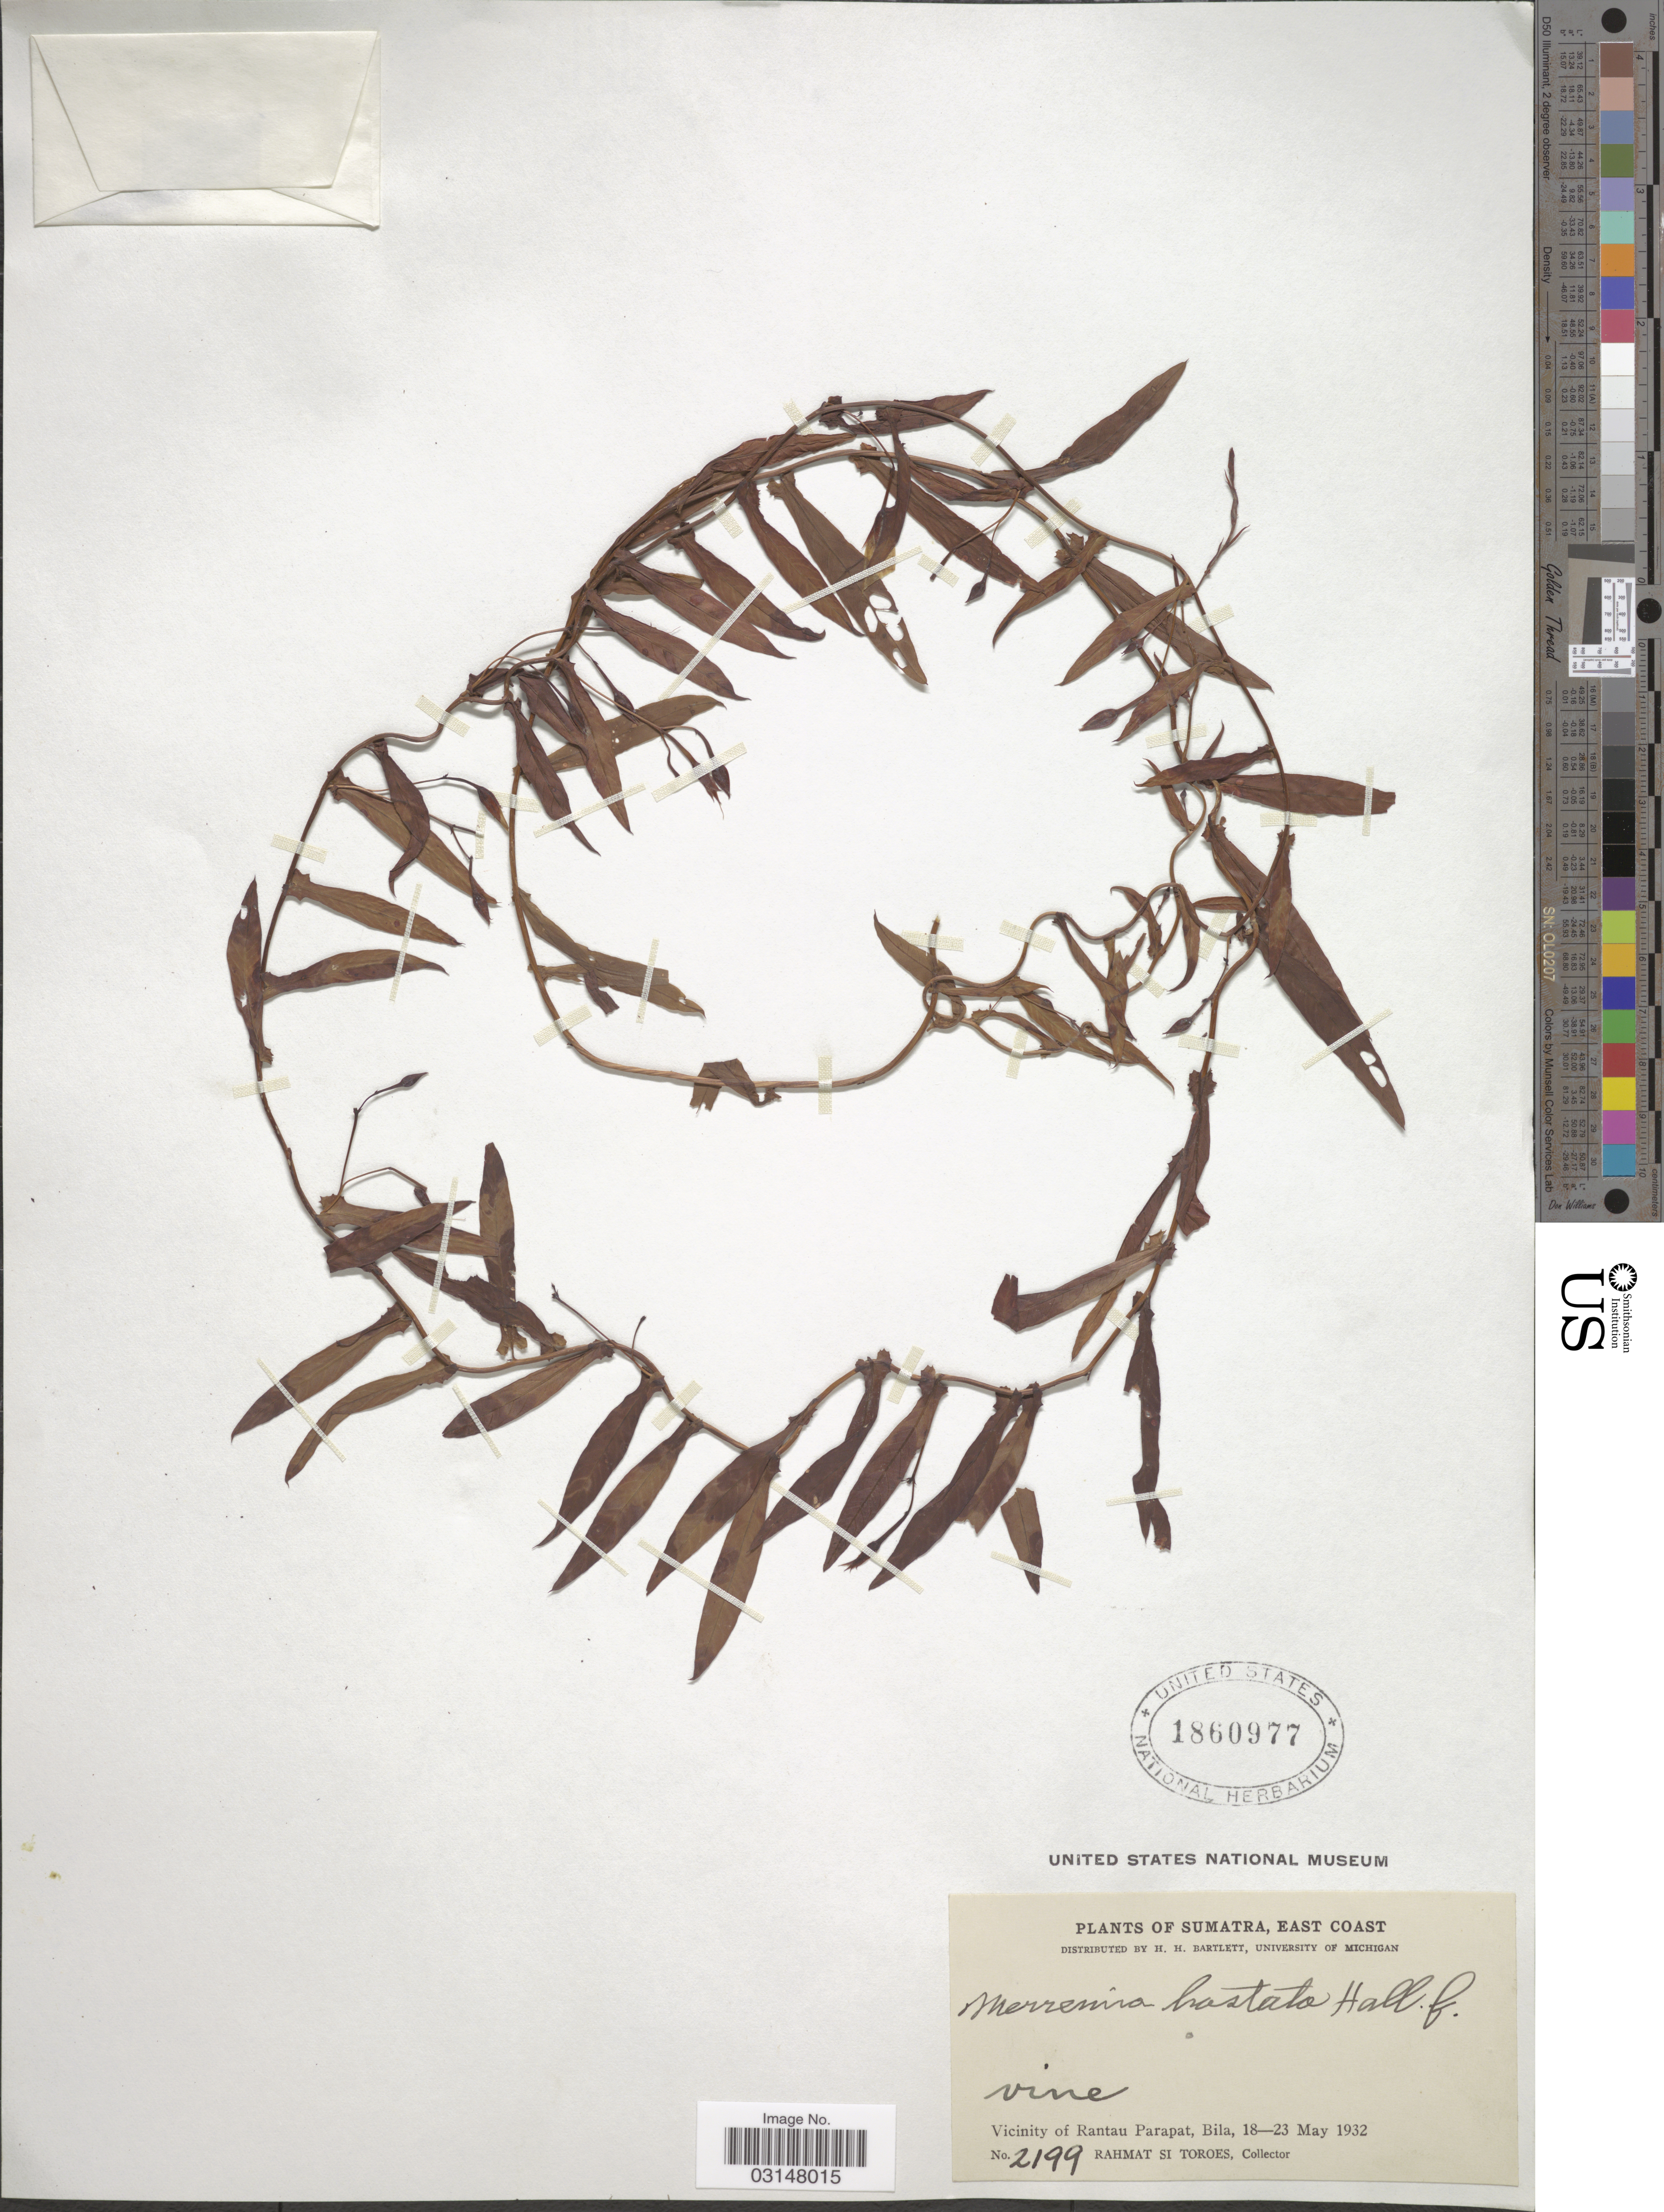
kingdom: Plantae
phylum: Tracheophyta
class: Magnoliopsida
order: Solanales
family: Convolvulaceae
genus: Xenostegia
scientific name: Xenostegia tridentata subsp. hastata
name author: (Ooststr.) Parmar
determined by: Wagner, W. L., (BOT), Smithsonian Institution - National Museum of Natural History (UNITED STATES)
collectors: Rahmat Si Boeea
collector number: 2199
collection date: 1932-05-18/1932-05-23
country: Indonesia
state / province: Sumatra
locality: East Coast. Vicinity of Rantau Parapat, Bila.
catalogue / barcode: US 1860977